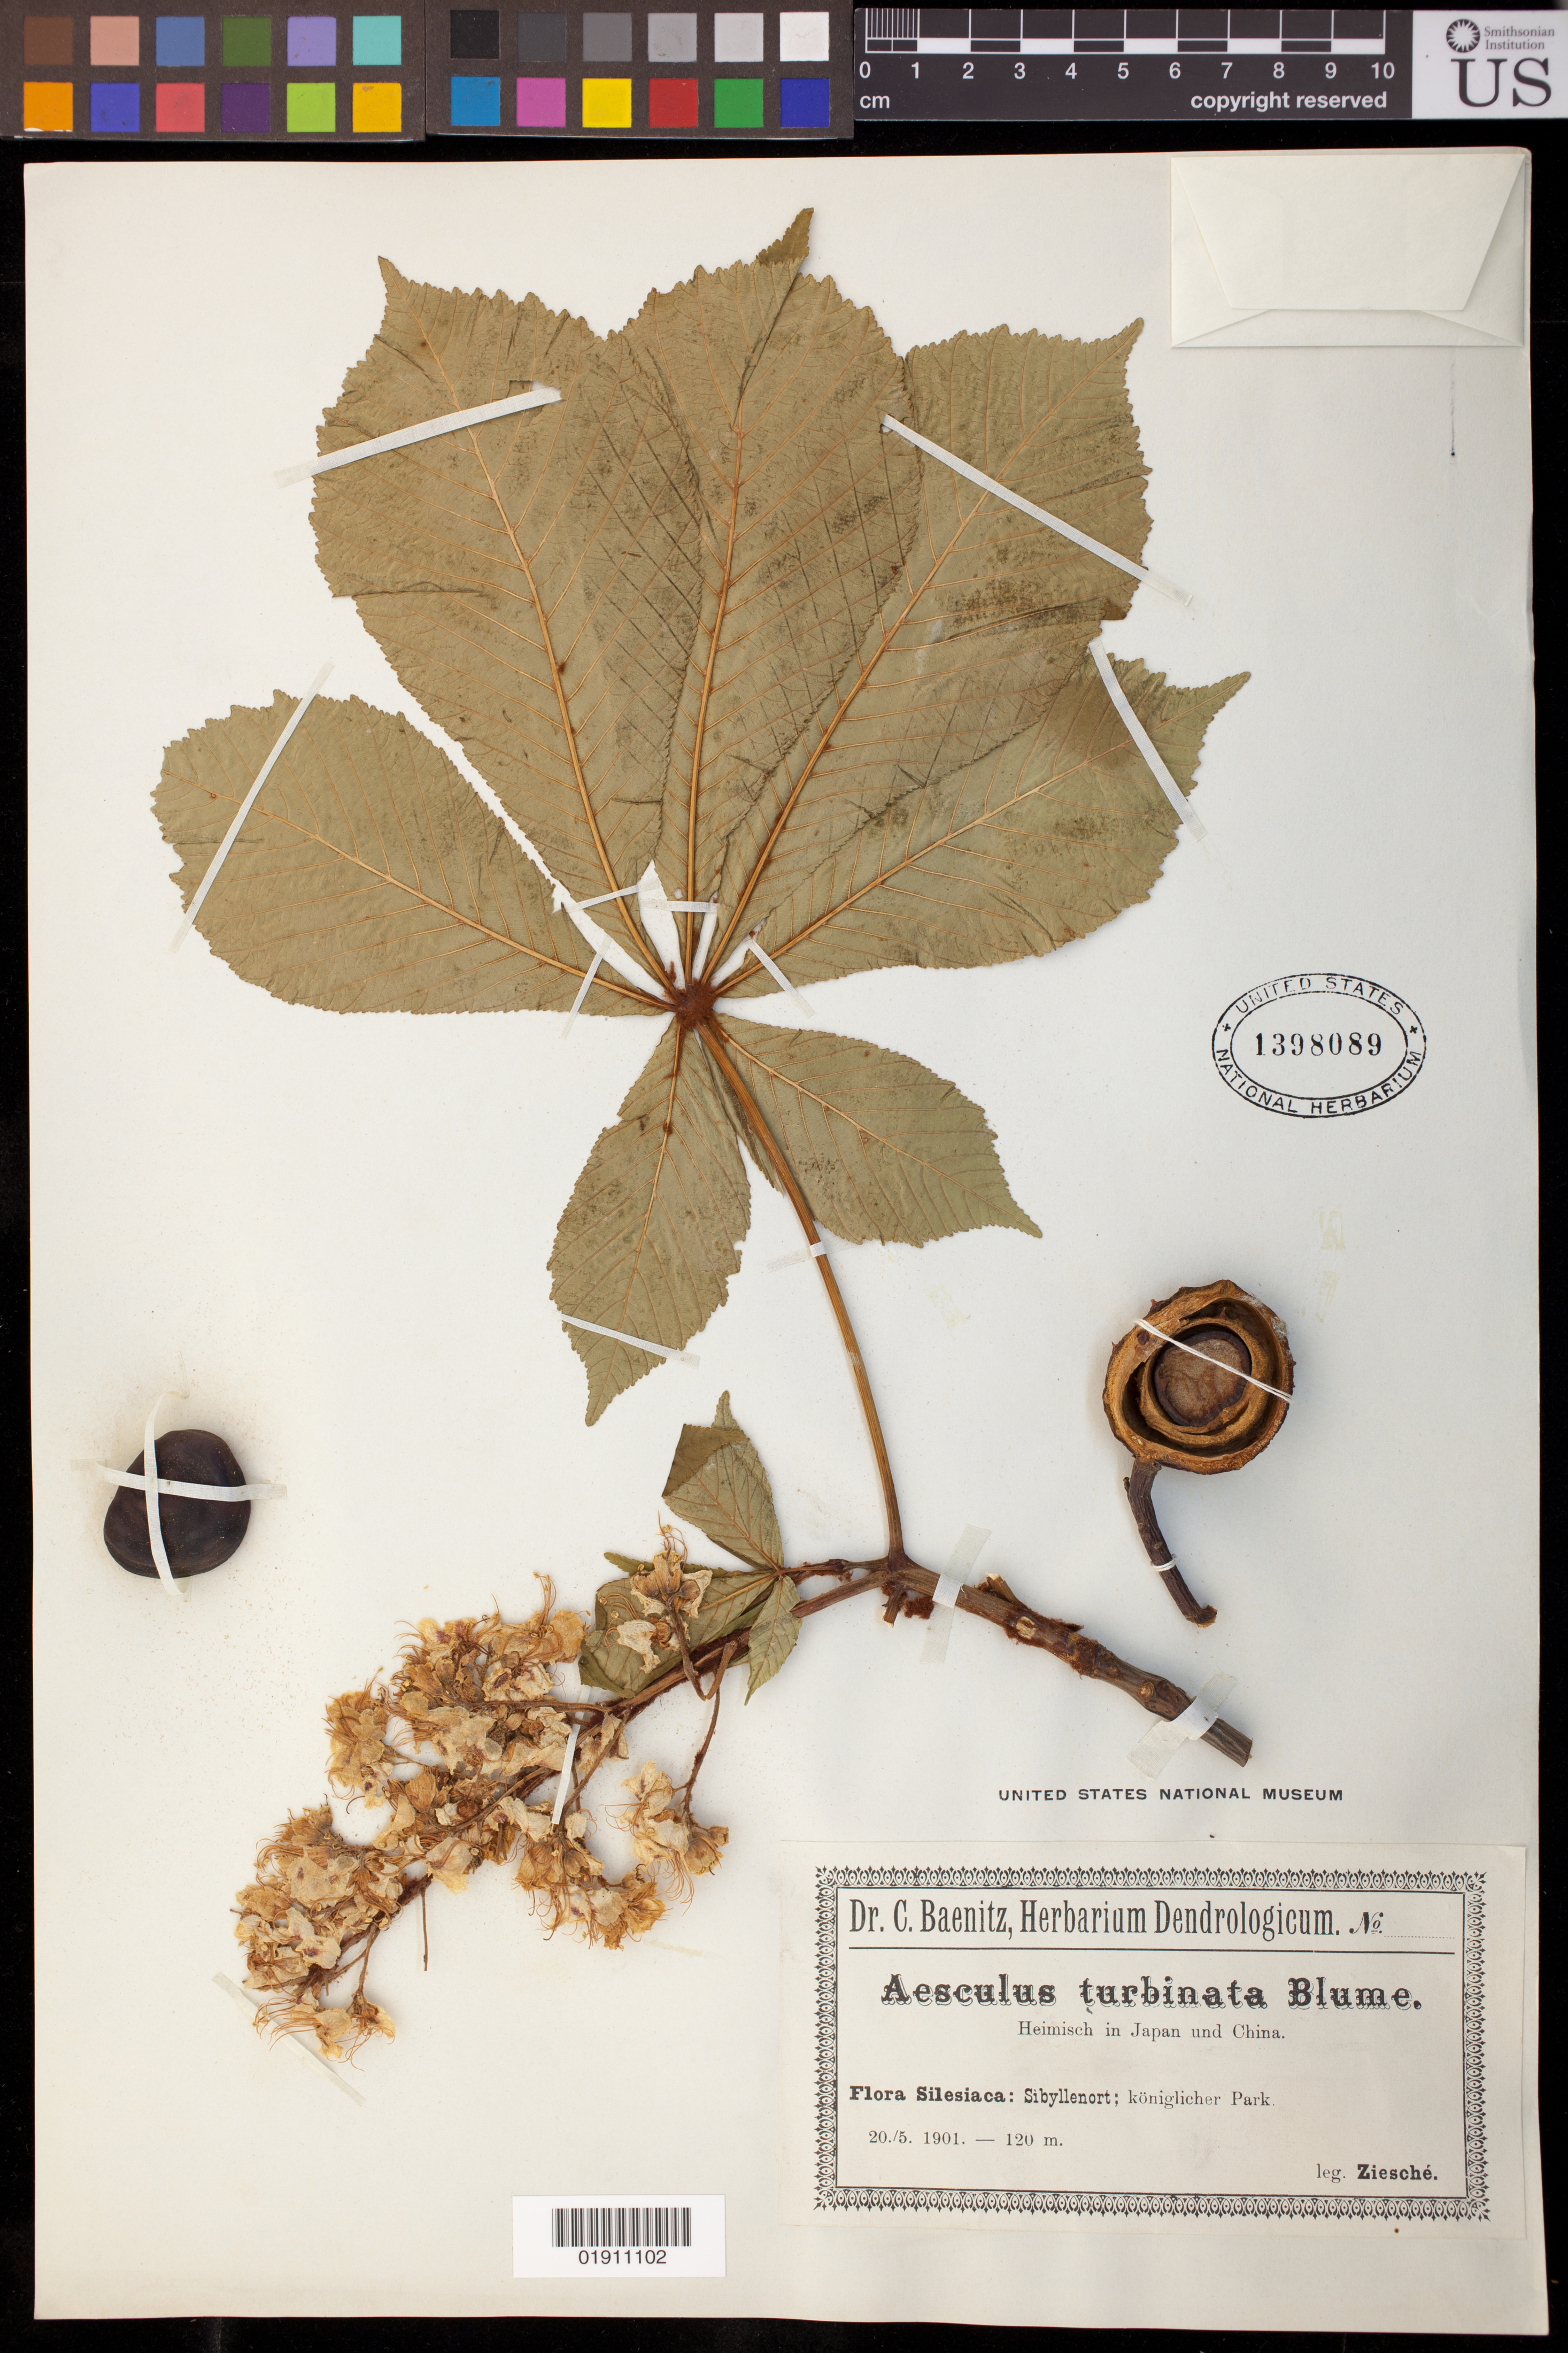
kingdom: Plantae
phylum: Tracheophyta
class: Magnoliopsida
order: Sapindales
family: Sapindaceae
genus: Aesculus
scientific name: Aesculus turbinata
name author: Blume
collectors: E. Zieche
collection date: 1901-05-20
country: Poland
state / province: Dolnoslaskie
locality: Sibyllenort; koniglicher park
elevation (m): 120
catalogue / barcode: US 1398089